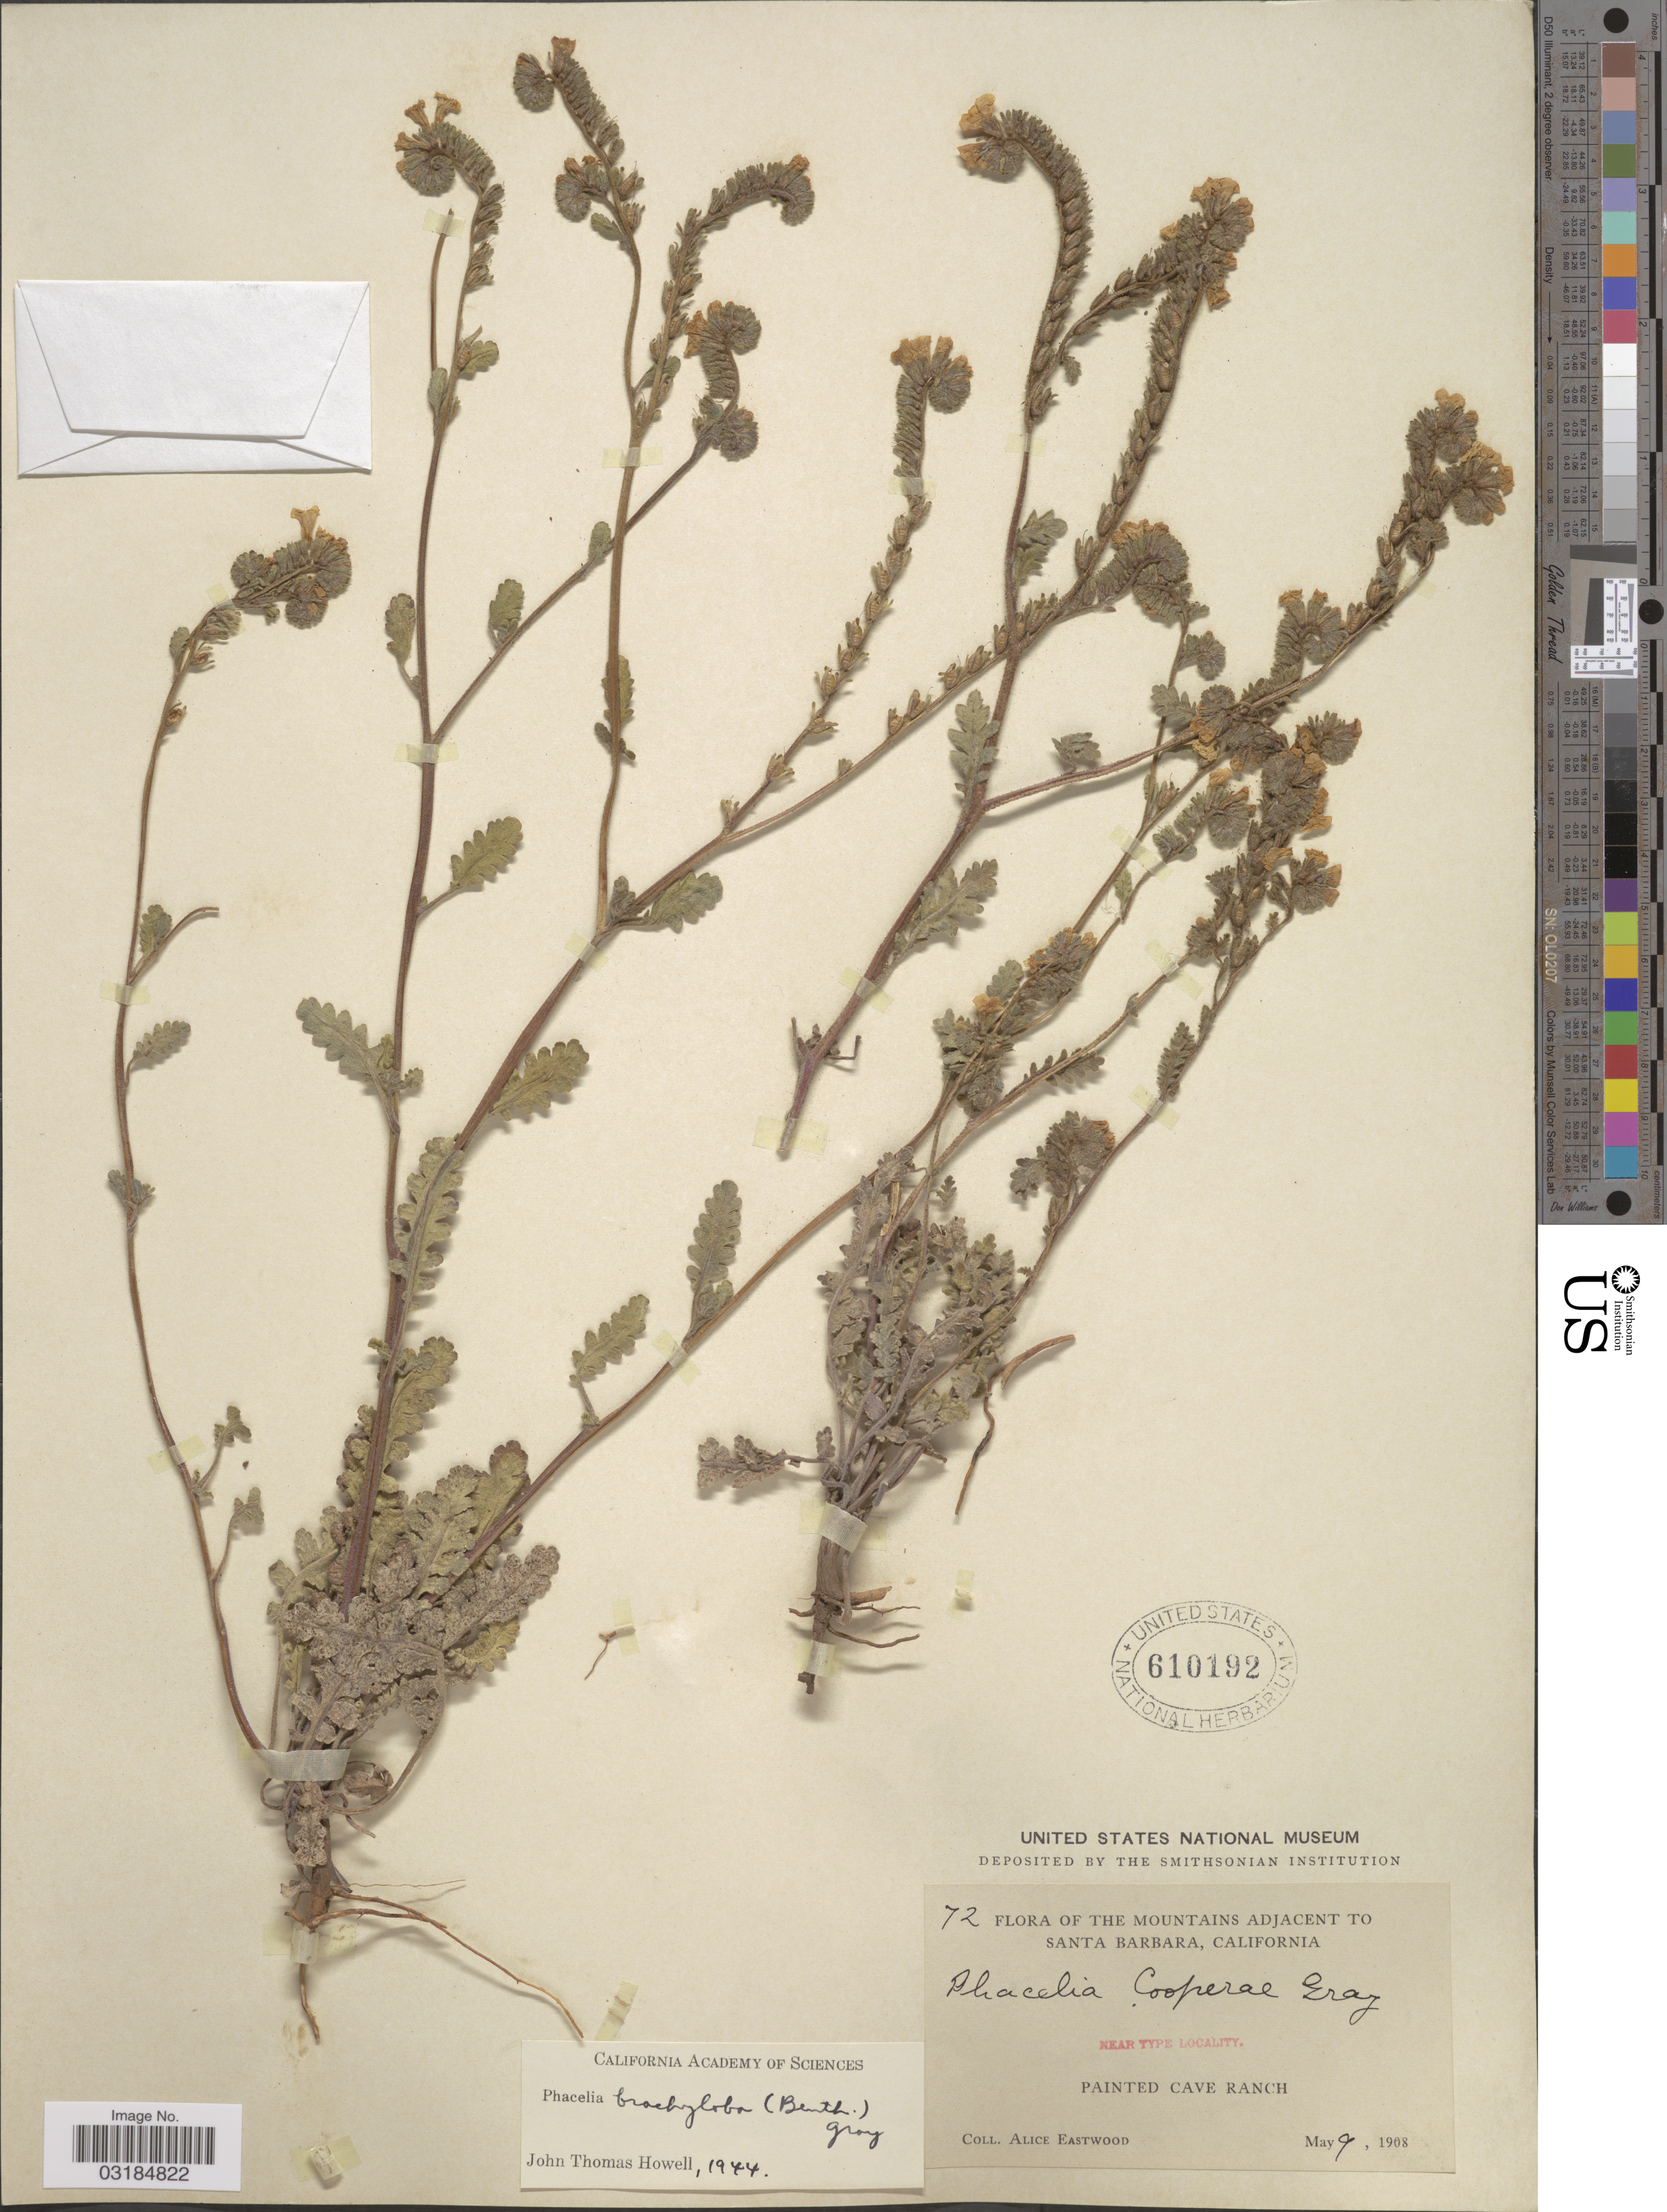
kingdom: Plantae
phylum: Tracheophyta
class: Magnoliopsida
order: Boraginales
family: Hydrophyllaceae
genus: Phacelia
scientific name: Phacelia brachyloba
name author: (Benth.) A. Gray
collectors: A. Eastwood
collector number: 72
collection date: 1908-05-09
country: United States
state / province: California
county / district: Santa Barbara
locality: The Mountains Adjacent To Santa Barbara, Painted Cave Ranch.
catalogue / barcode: US 610192